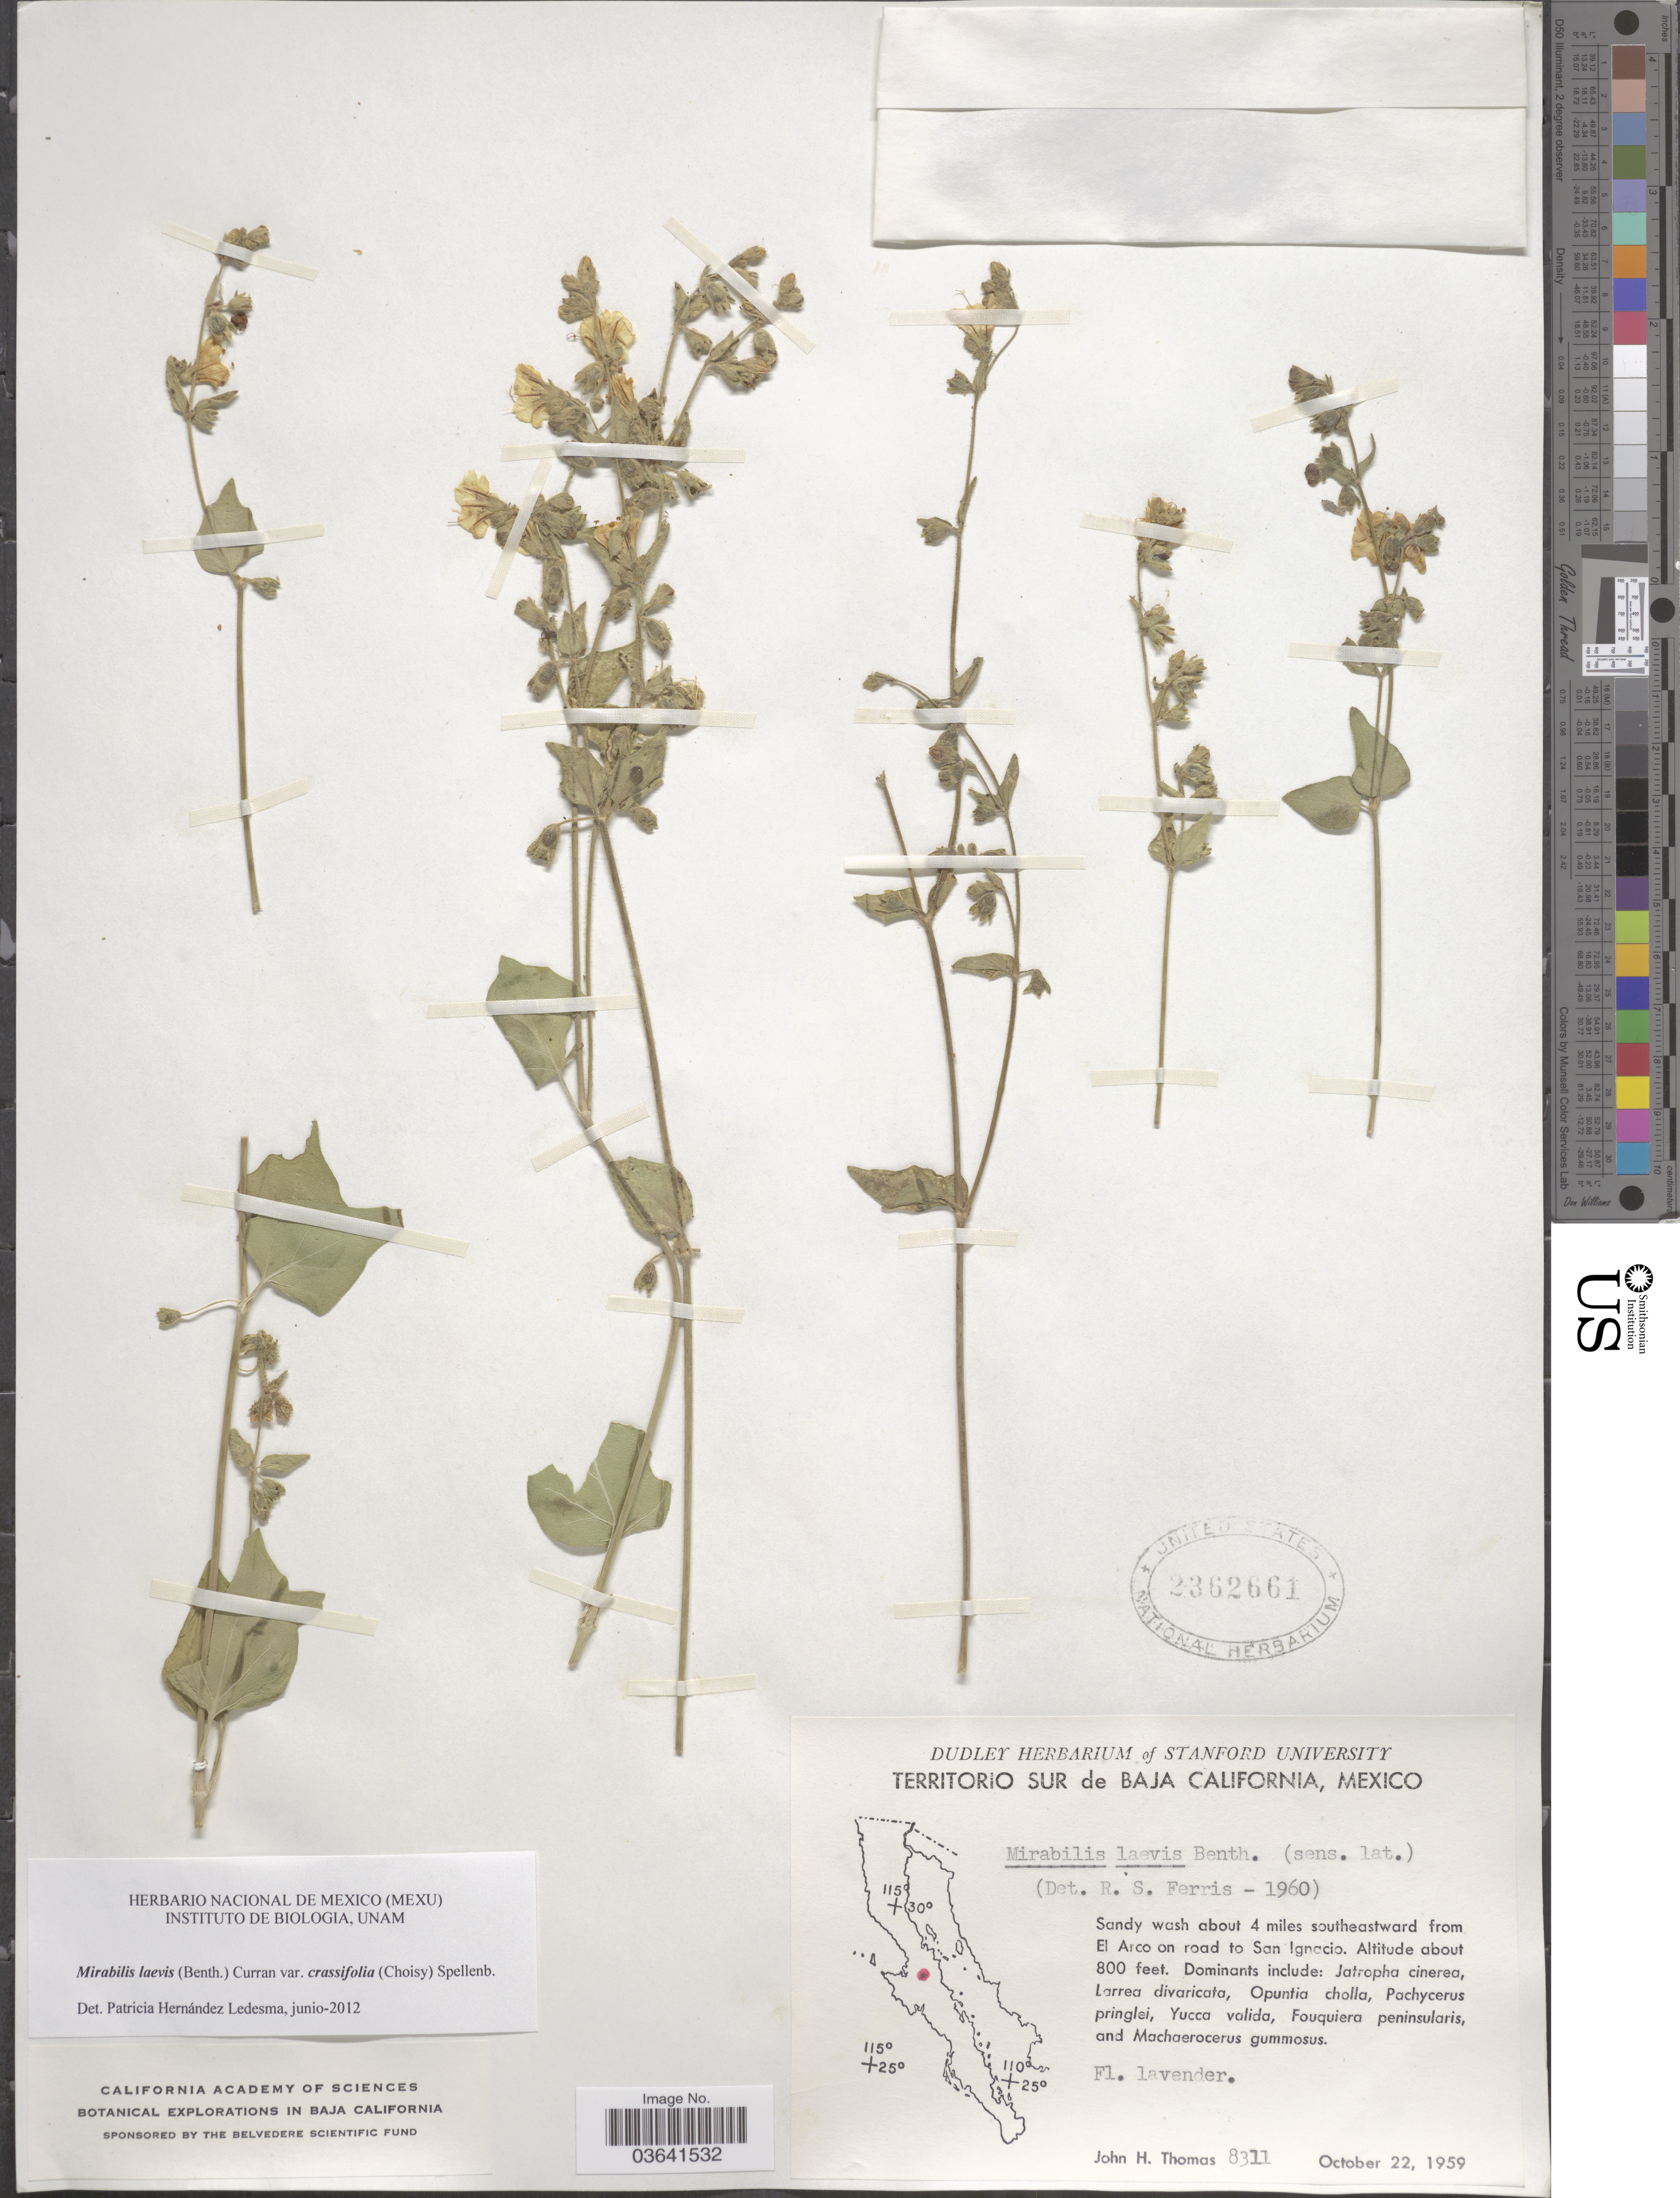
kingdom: Plantae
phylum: Tracheophyta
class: Magnoliopsida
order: Caryophyllales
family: Nyctaginaceae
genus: Mirabilis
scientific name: Mirabilis laevis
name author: (Benth.) Curran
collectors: J. H. Thomas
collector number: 8311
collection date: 1959-10-22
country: Mexico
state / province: Baja California Sur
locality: Sandy wash about 4 miles southeastward from El Arco on road to San Ignacio.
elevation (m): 244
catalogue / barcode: US 2362661